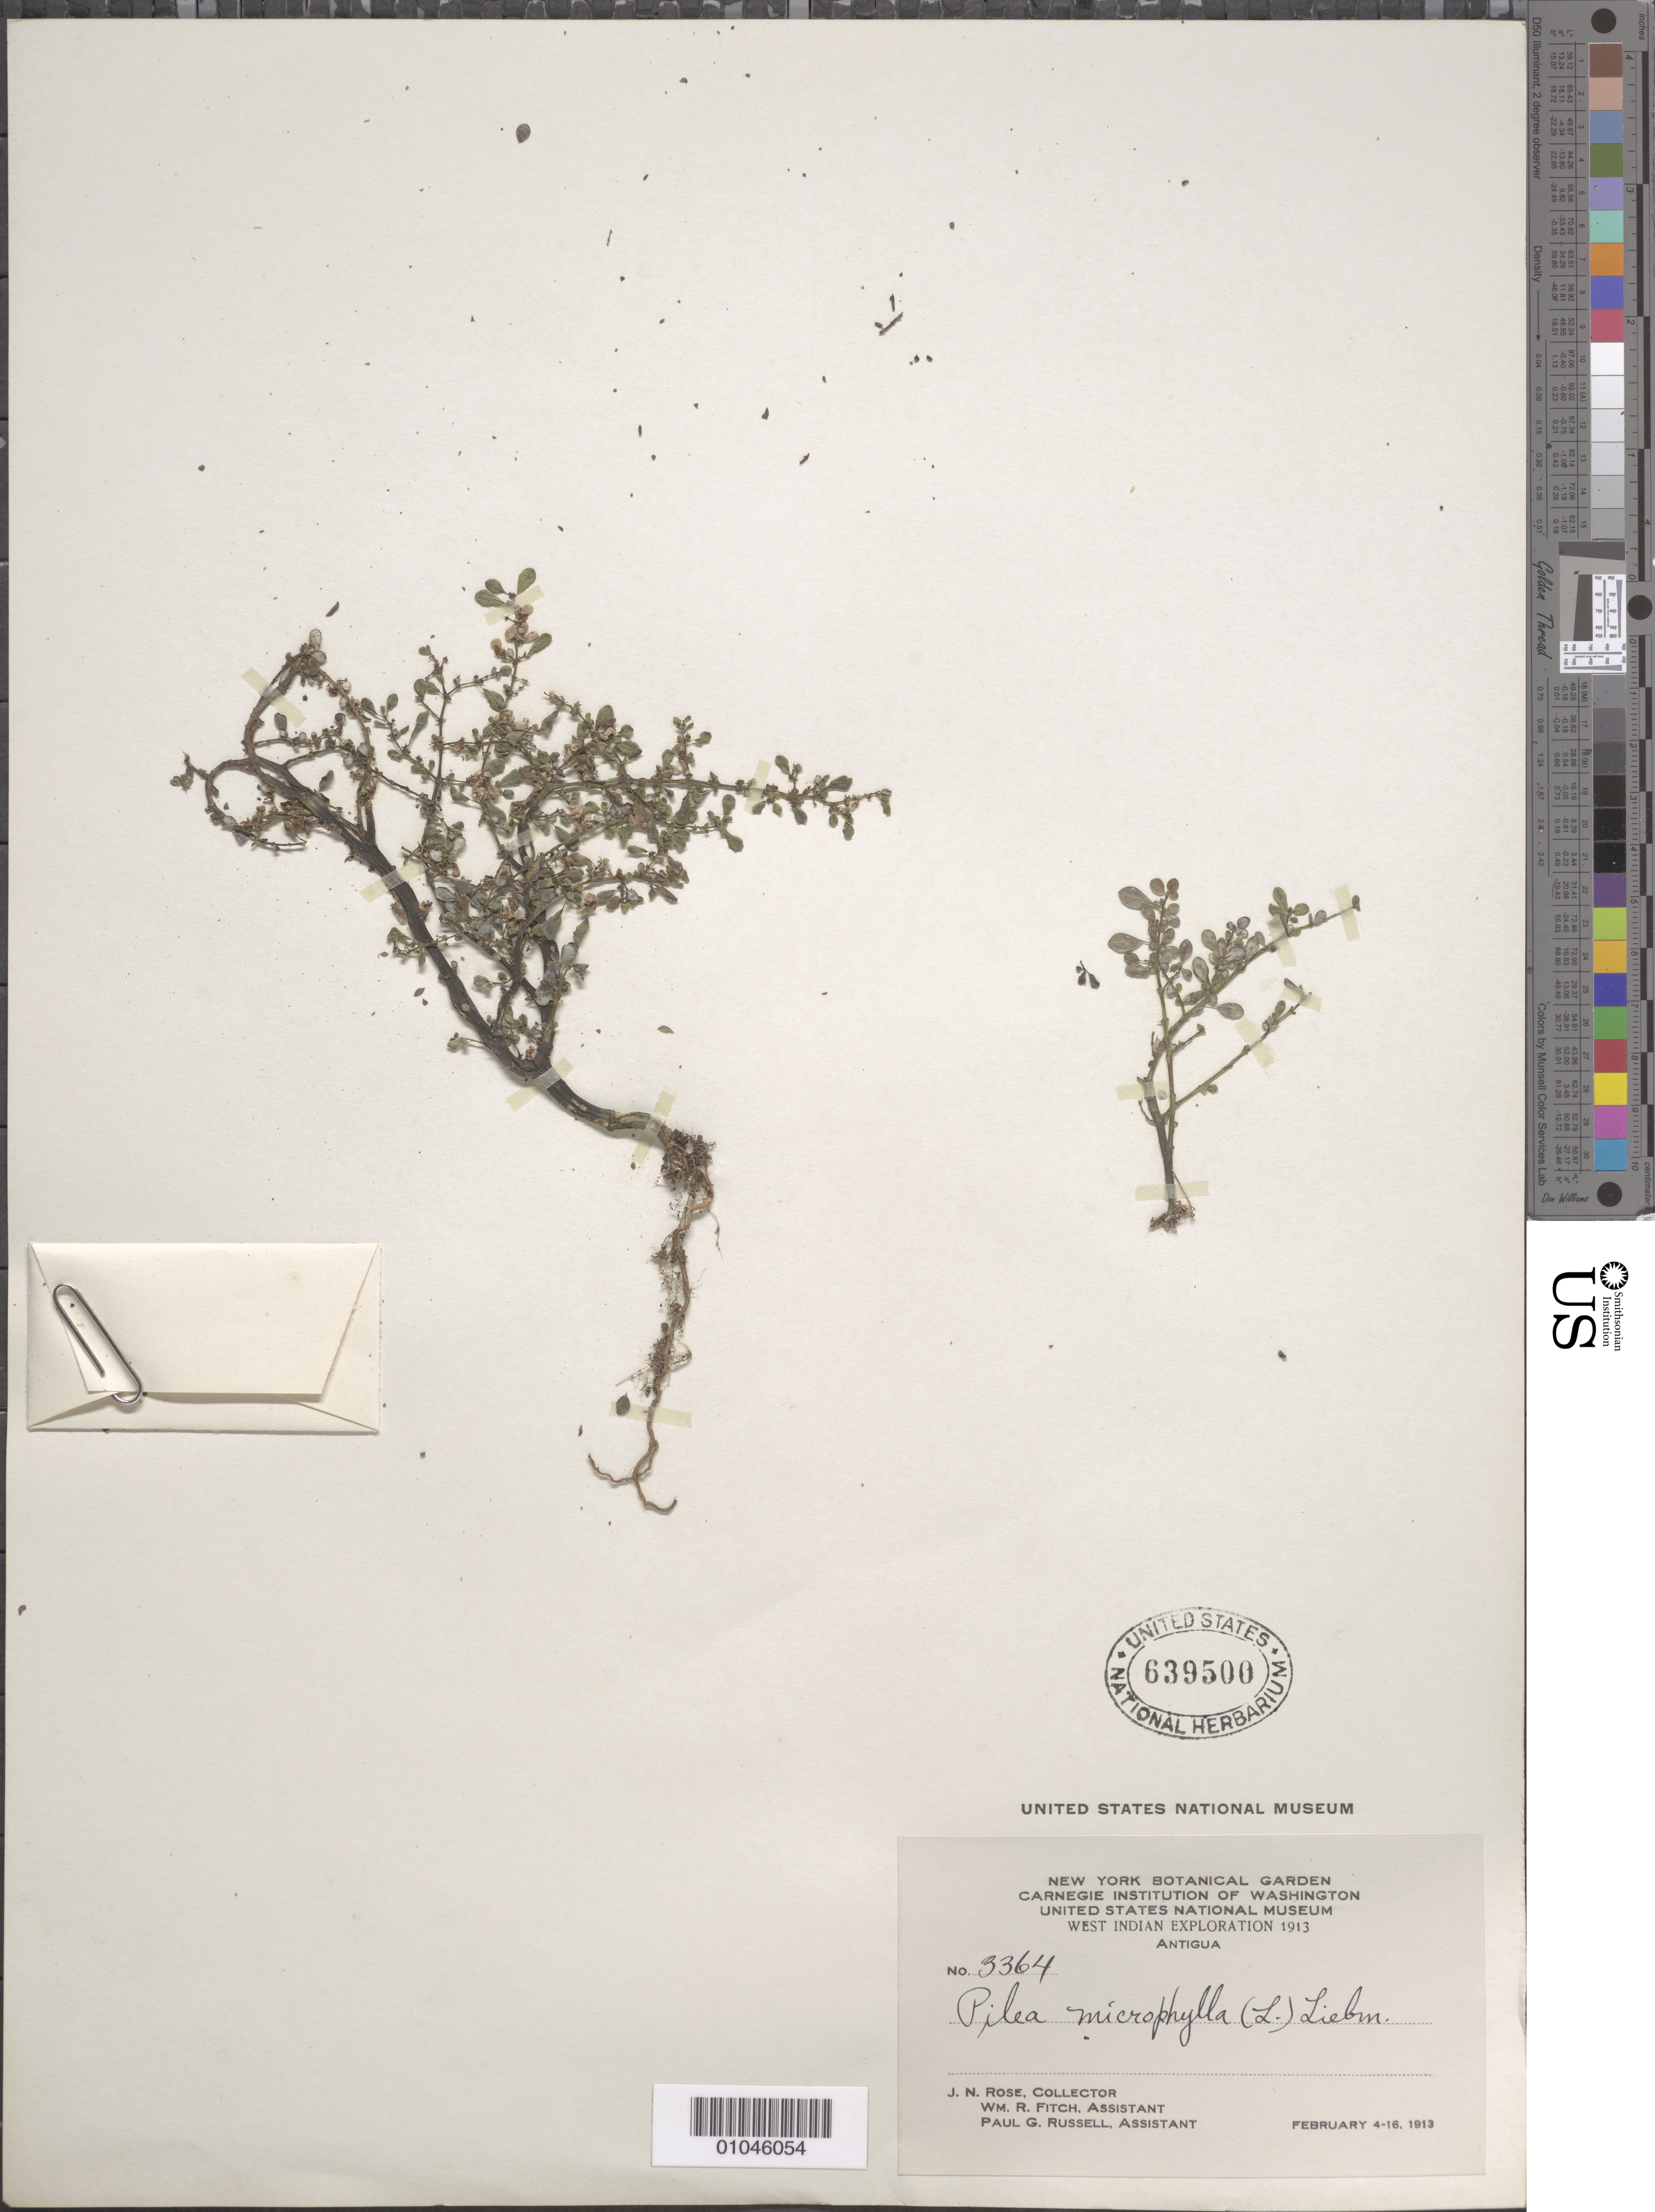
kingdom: Plantae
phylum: Tracheophyta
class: Magnoliopsida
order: Rosales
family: Urticaceae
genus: Pilea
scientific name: Pilea microphylla var. microphylla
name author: (L.) Liebm.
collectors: J. N. Rose, W. R. Fitch & P. G. Russell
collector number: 3364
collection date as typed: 04 Feb 1913 to 16 Feb 1913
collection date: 1913-02-04/1913-02-16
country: Antigua and Barbuda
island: Leeward Is.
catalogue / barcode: US 639500